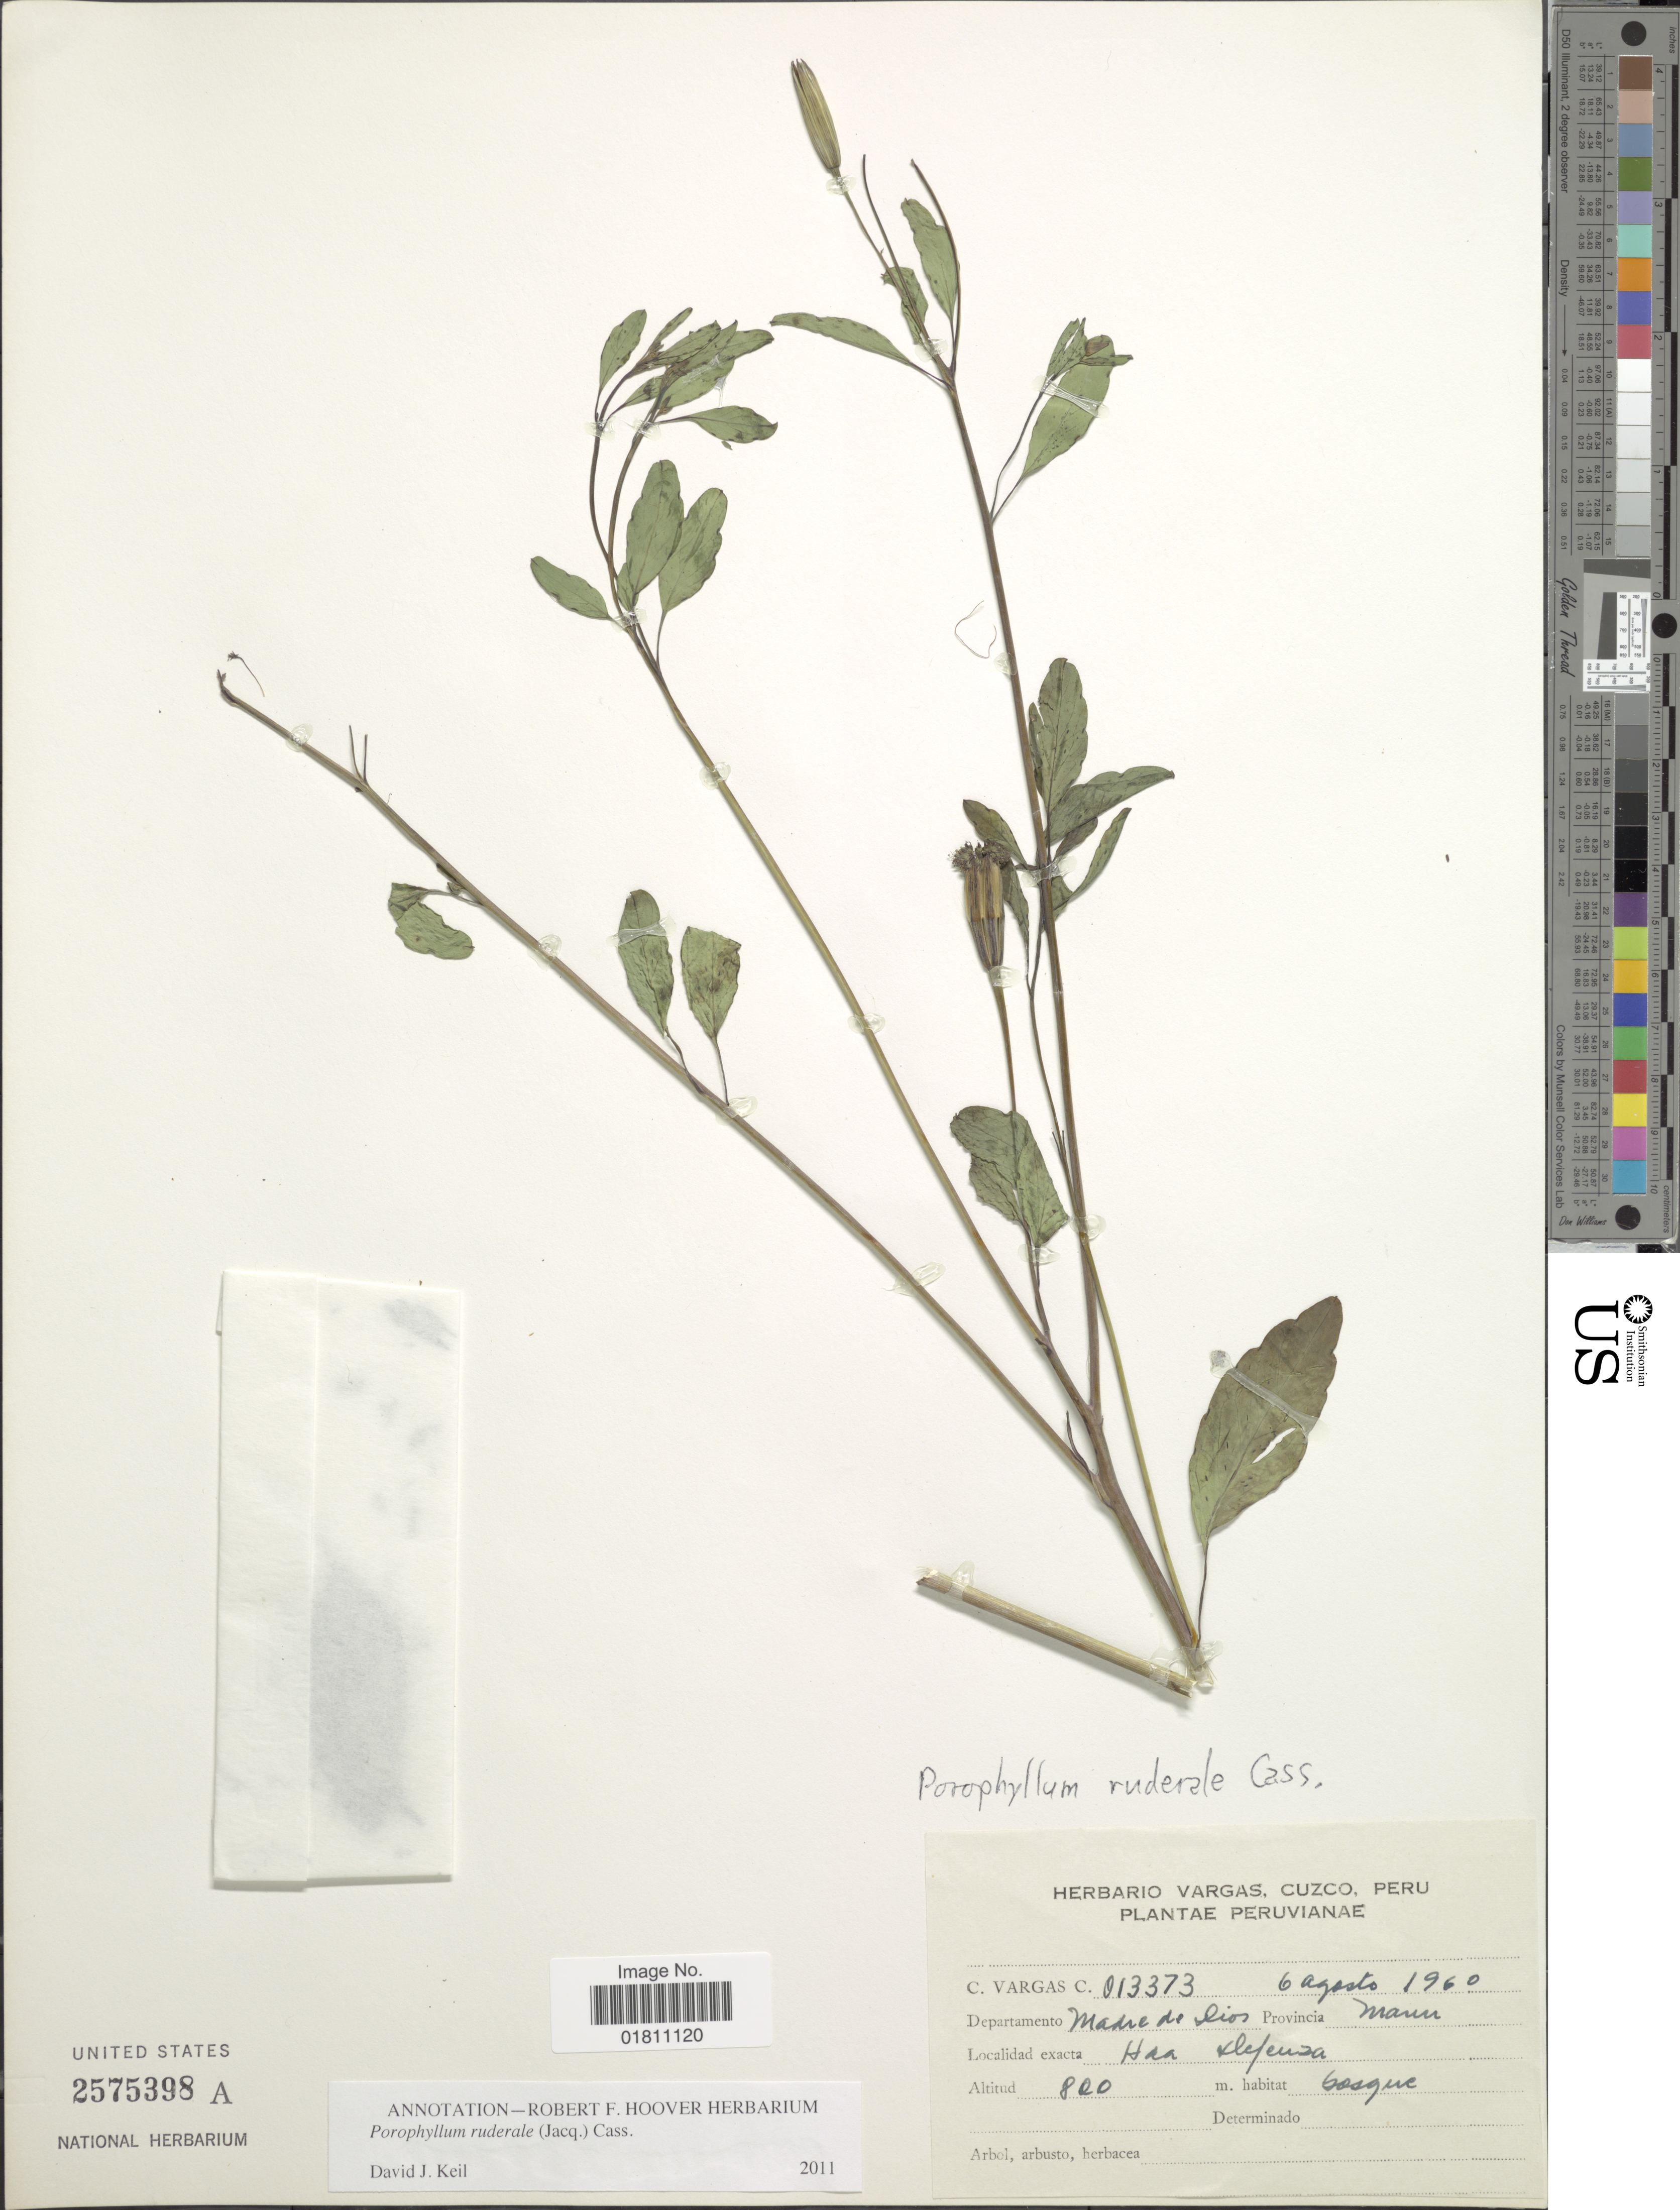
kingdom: Plantae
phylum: Tracheophyta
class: Magnoliopsida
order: Asterales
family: Asteraceae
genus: Porophyllum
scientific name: Porophyllum ruderale subsp. ruderale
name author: (Jacq.) Cass.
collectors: C. Vargas Calderón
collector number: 013373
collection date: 1960-08-06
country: Peru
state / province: Madre de Dios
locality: Departamento Madre de Dios, Provincia Manu. Hda Defensa.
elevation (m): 800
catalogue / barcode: US 2575398A